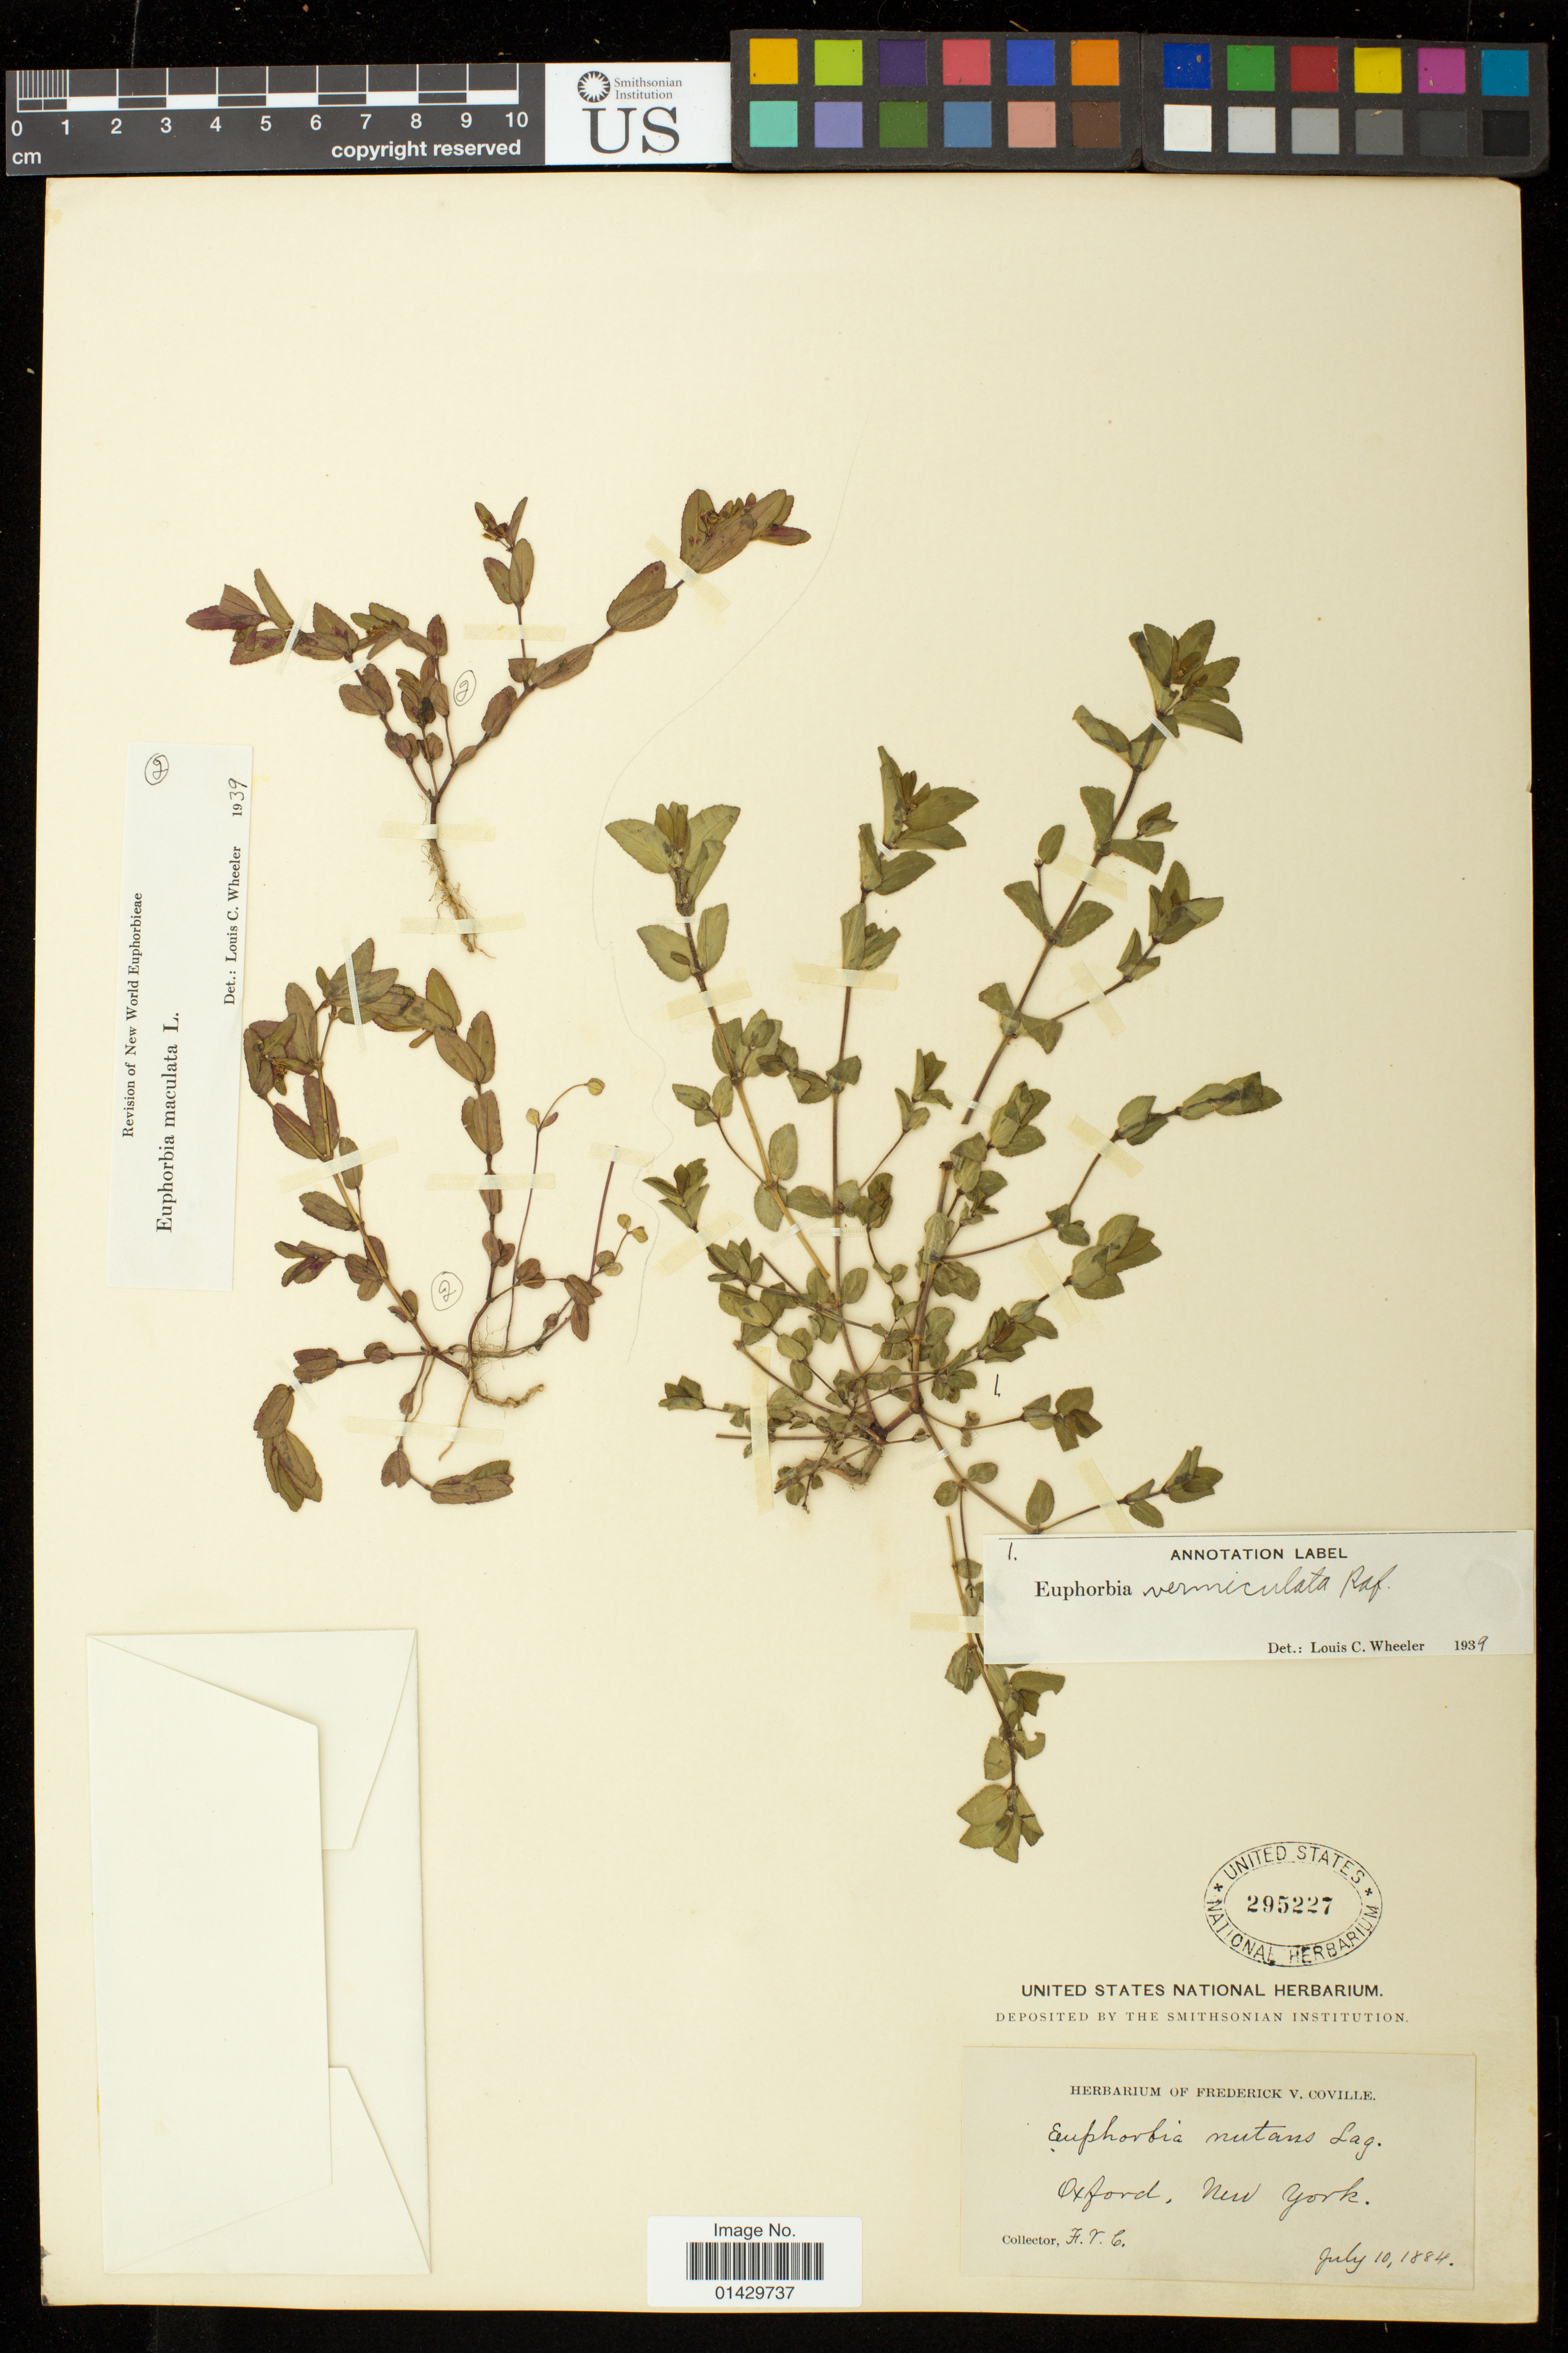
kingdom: Plantae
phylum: Tracheophyta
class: Magnoliopsida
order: Malpighiales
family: Euphorbiaceae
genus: Euphorbia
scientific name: Euphorbia vermiculata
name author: Raf.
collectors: F. V. Coville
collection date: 1884-07-10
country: United States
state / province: New York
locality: Oxford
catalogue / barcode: US 295227